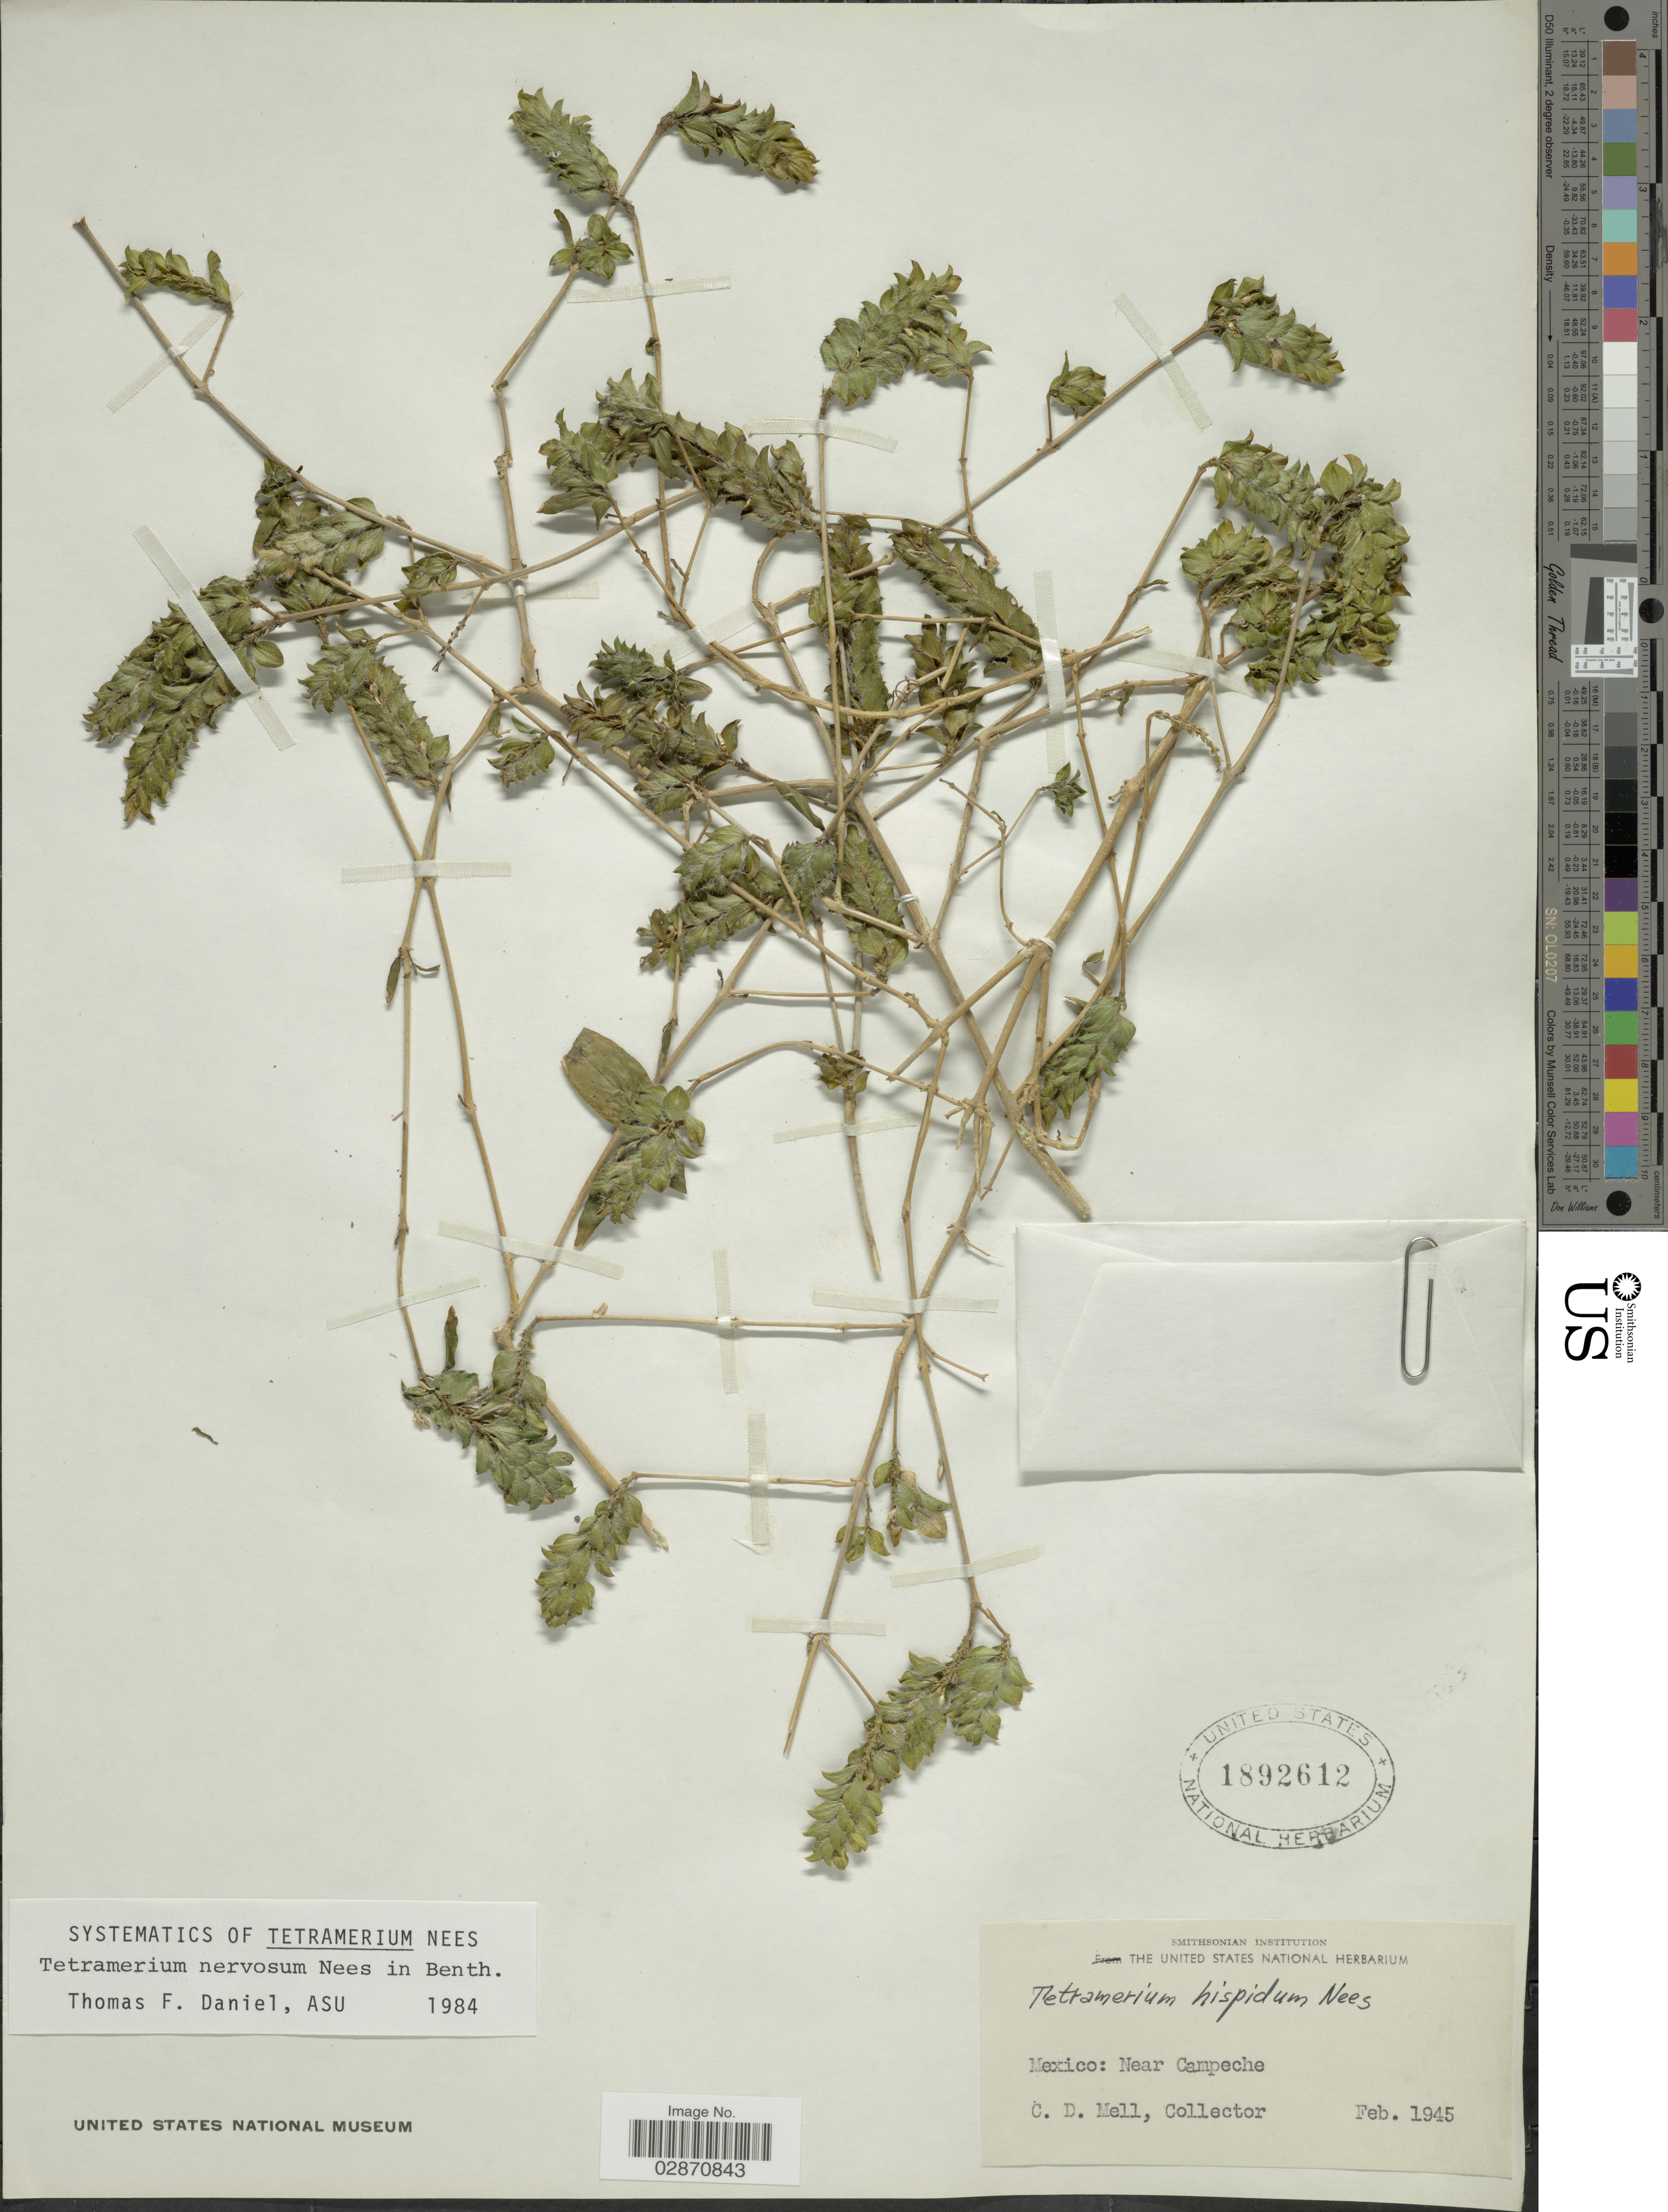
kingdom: Plantae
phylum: Tracheophyta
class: Magnoliopsida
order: Lamiales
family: Acanthaceae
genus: Tetramerium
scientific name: Tetramerium nervosum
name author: Nees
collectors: C. D. Mell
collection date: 1945-02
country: Mexico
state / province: Campeche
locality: Near Campeche.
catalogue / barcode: US 1892612